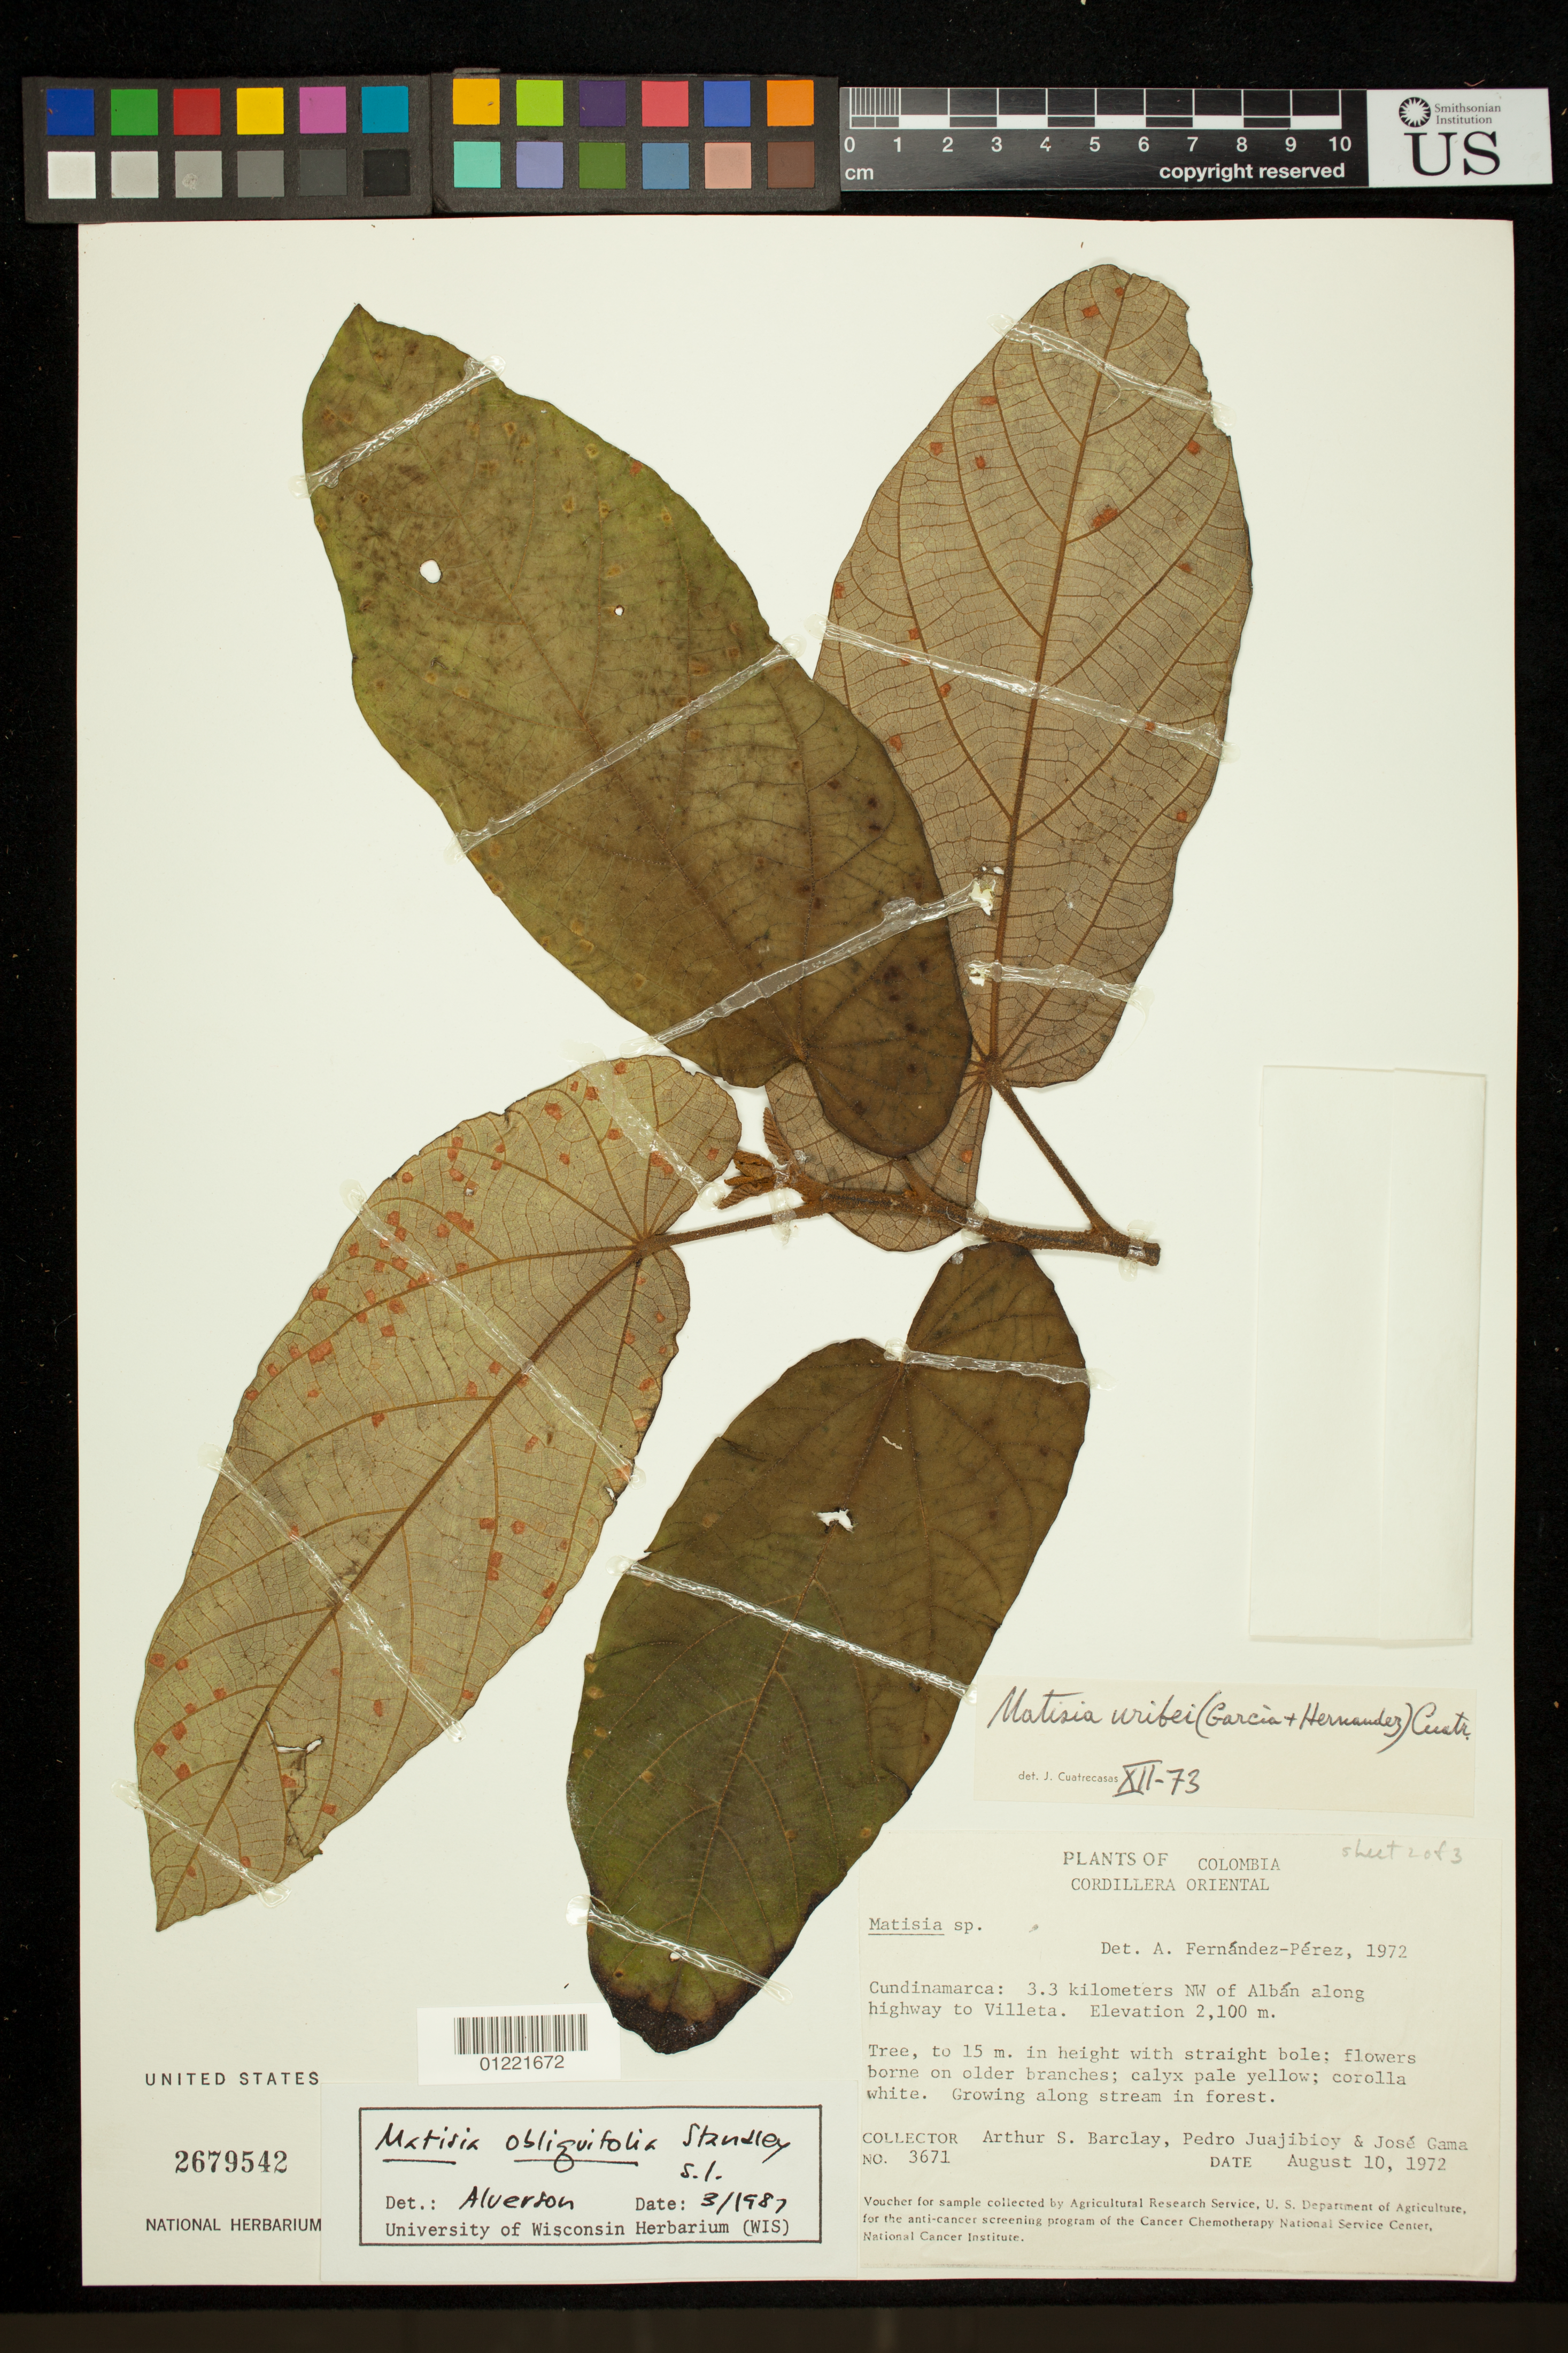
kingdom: Plantae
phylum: Tracheophyta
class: Magnoliopsida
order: Malvales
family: Malvaceae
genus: Matisia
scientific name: Matisia obliquifolia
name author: Standl.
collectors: A. S. Barclay, P. Juajibioy & J. Gama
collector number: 3671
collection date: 1972-08-10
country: Colombia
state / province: Cundinamarca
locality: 3.3 kilometers NW of Alban along highway to Villeta.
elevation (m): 2100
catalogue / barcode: US 2679542